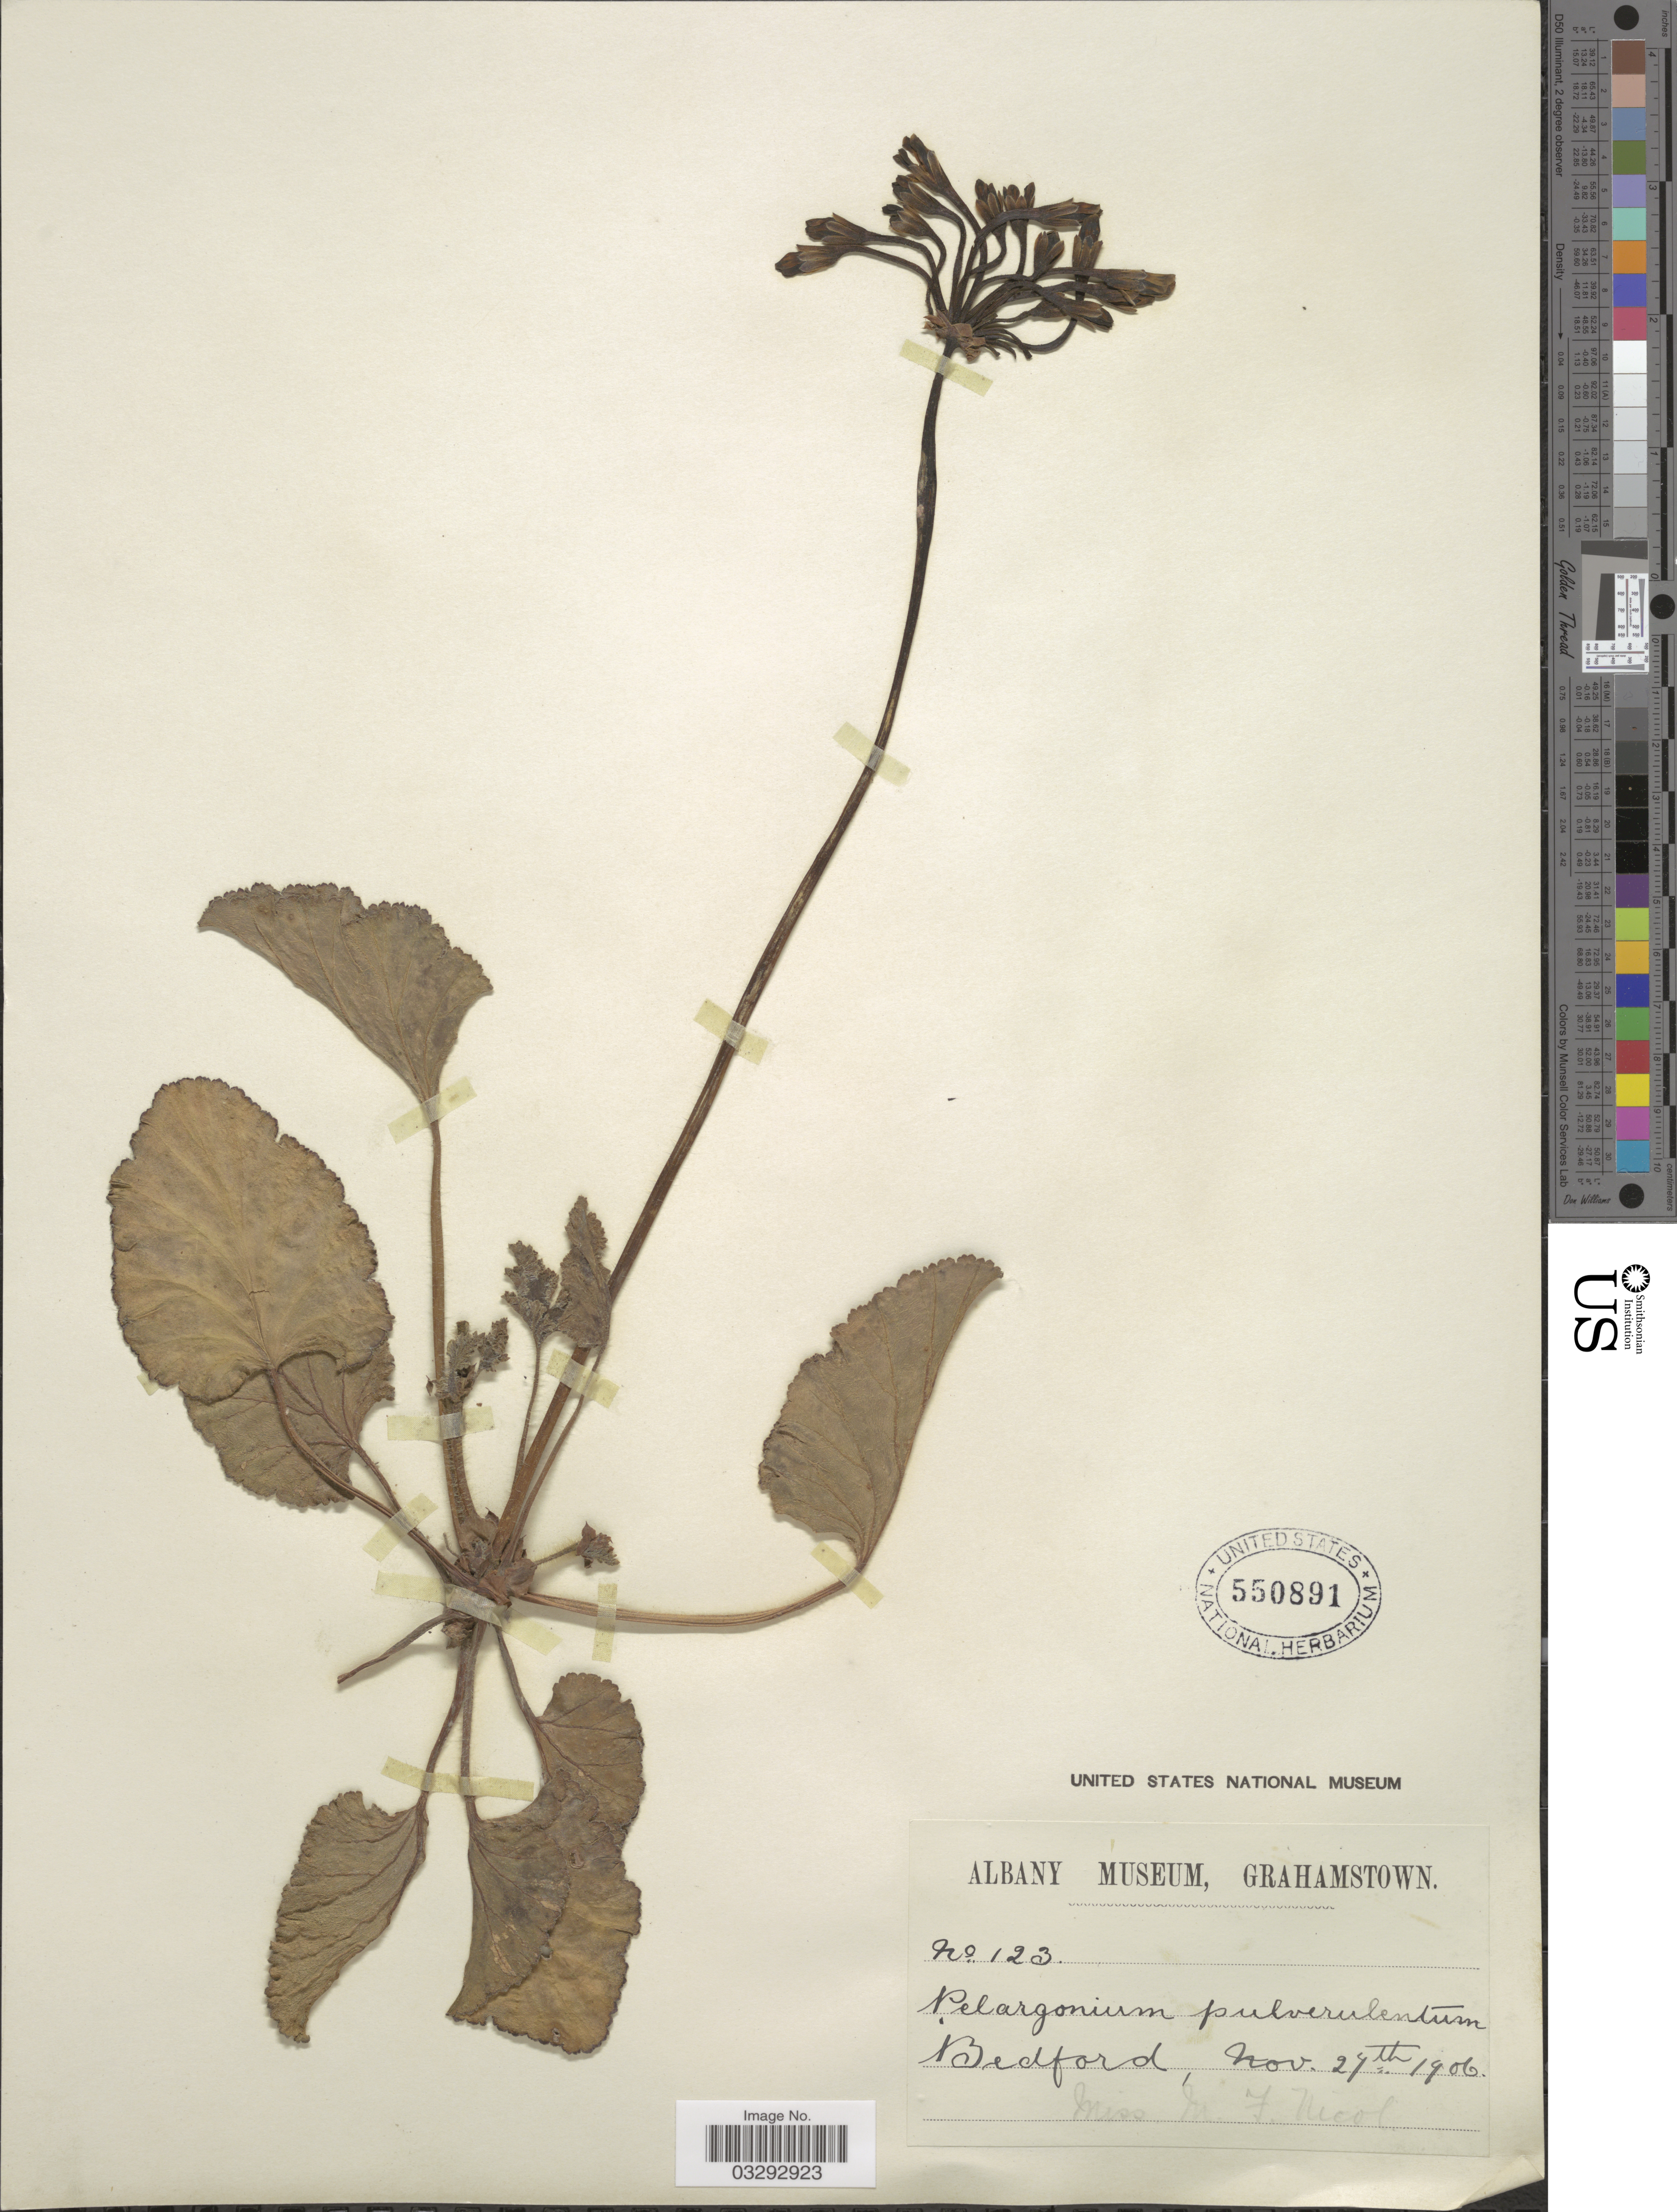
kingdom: Plantae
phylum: Tracheophyta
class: Magnoliopsida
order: Geraniales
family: Geraniaceae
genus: Pelargonium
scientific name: Pelargonium pulverulentum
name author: Colvill ex Sweet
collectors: M. Nicol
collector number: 123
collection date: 1906-11-27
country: South Africa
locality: Bedford.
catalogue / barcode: US 550891